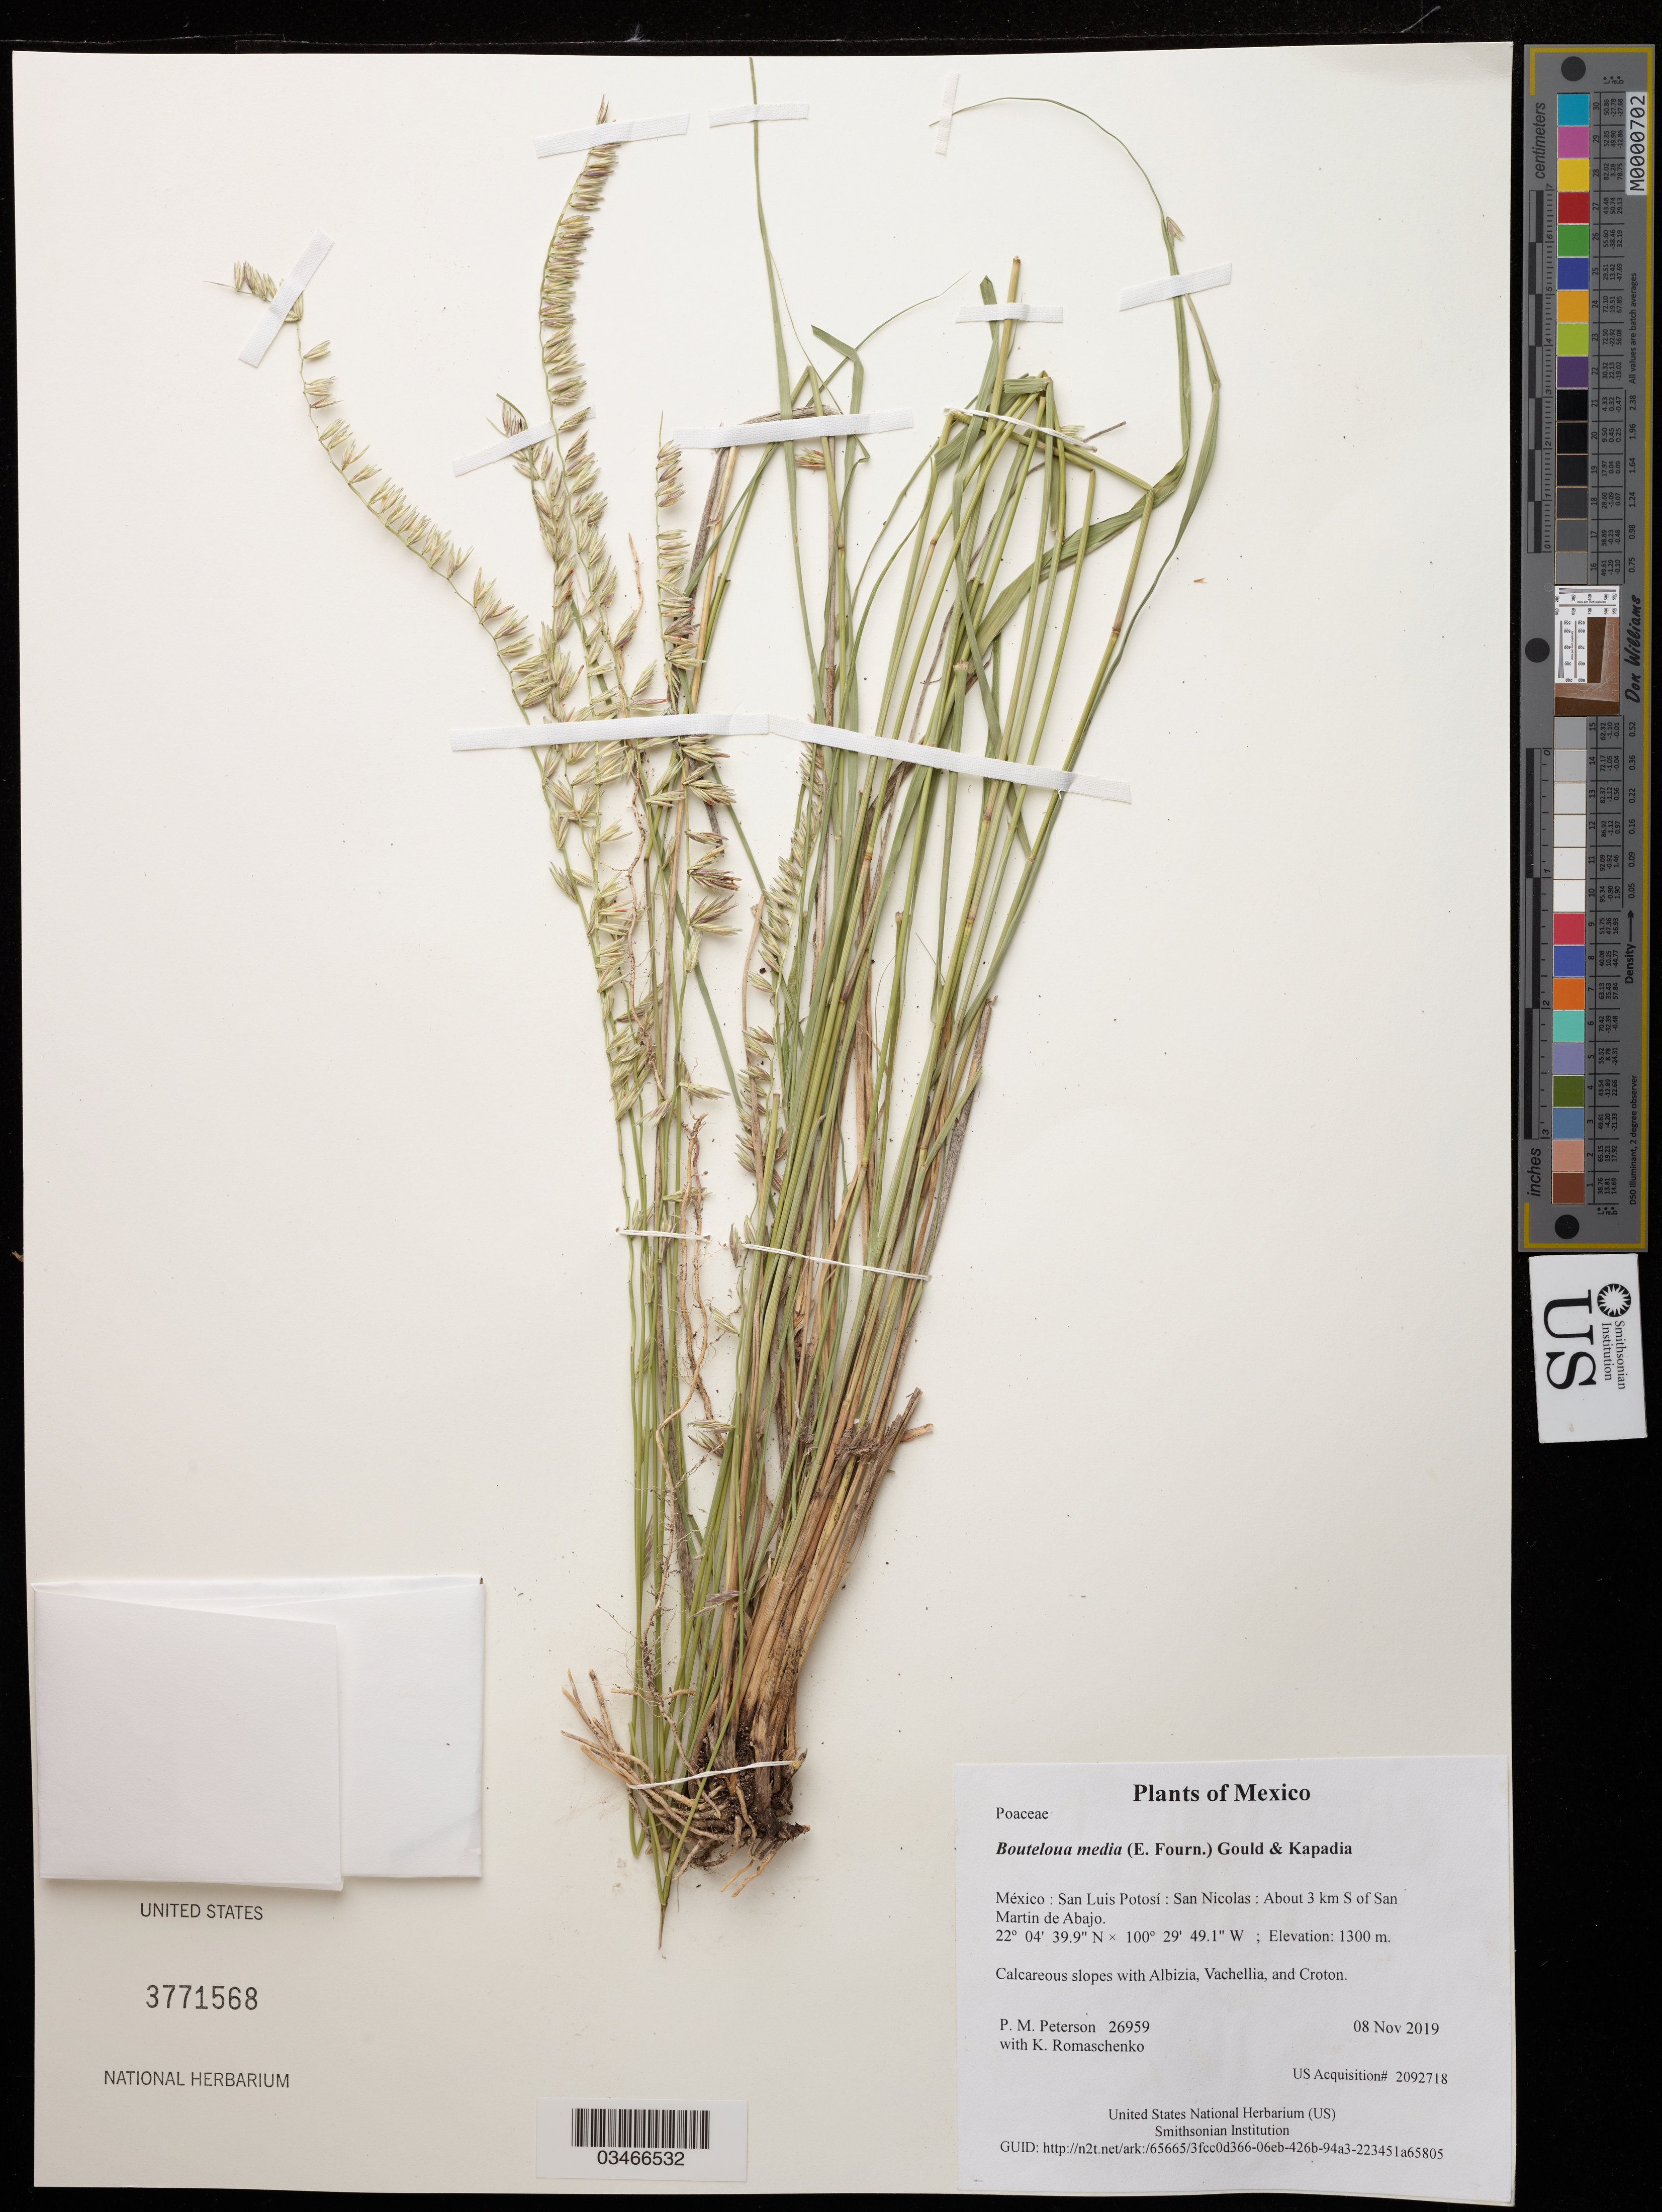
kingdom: Plantae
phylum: Tracheophyta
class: Liliopsida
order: Poales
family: Poaceae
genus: Bouteloua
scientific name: Bouteloua media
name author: (E. Fourn.) Gould & Kapadia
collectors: P. M. Peterson & K. Romaschenko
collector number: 26959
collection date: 2019-11-08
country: México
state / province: San Luis Potosí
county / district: San Nicolas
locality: About 3 km S of San Martin de Abajo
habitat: Calcareous slopes with Albizia, Vachellia, and Croton.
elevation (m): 1300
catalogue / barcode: US 3771568